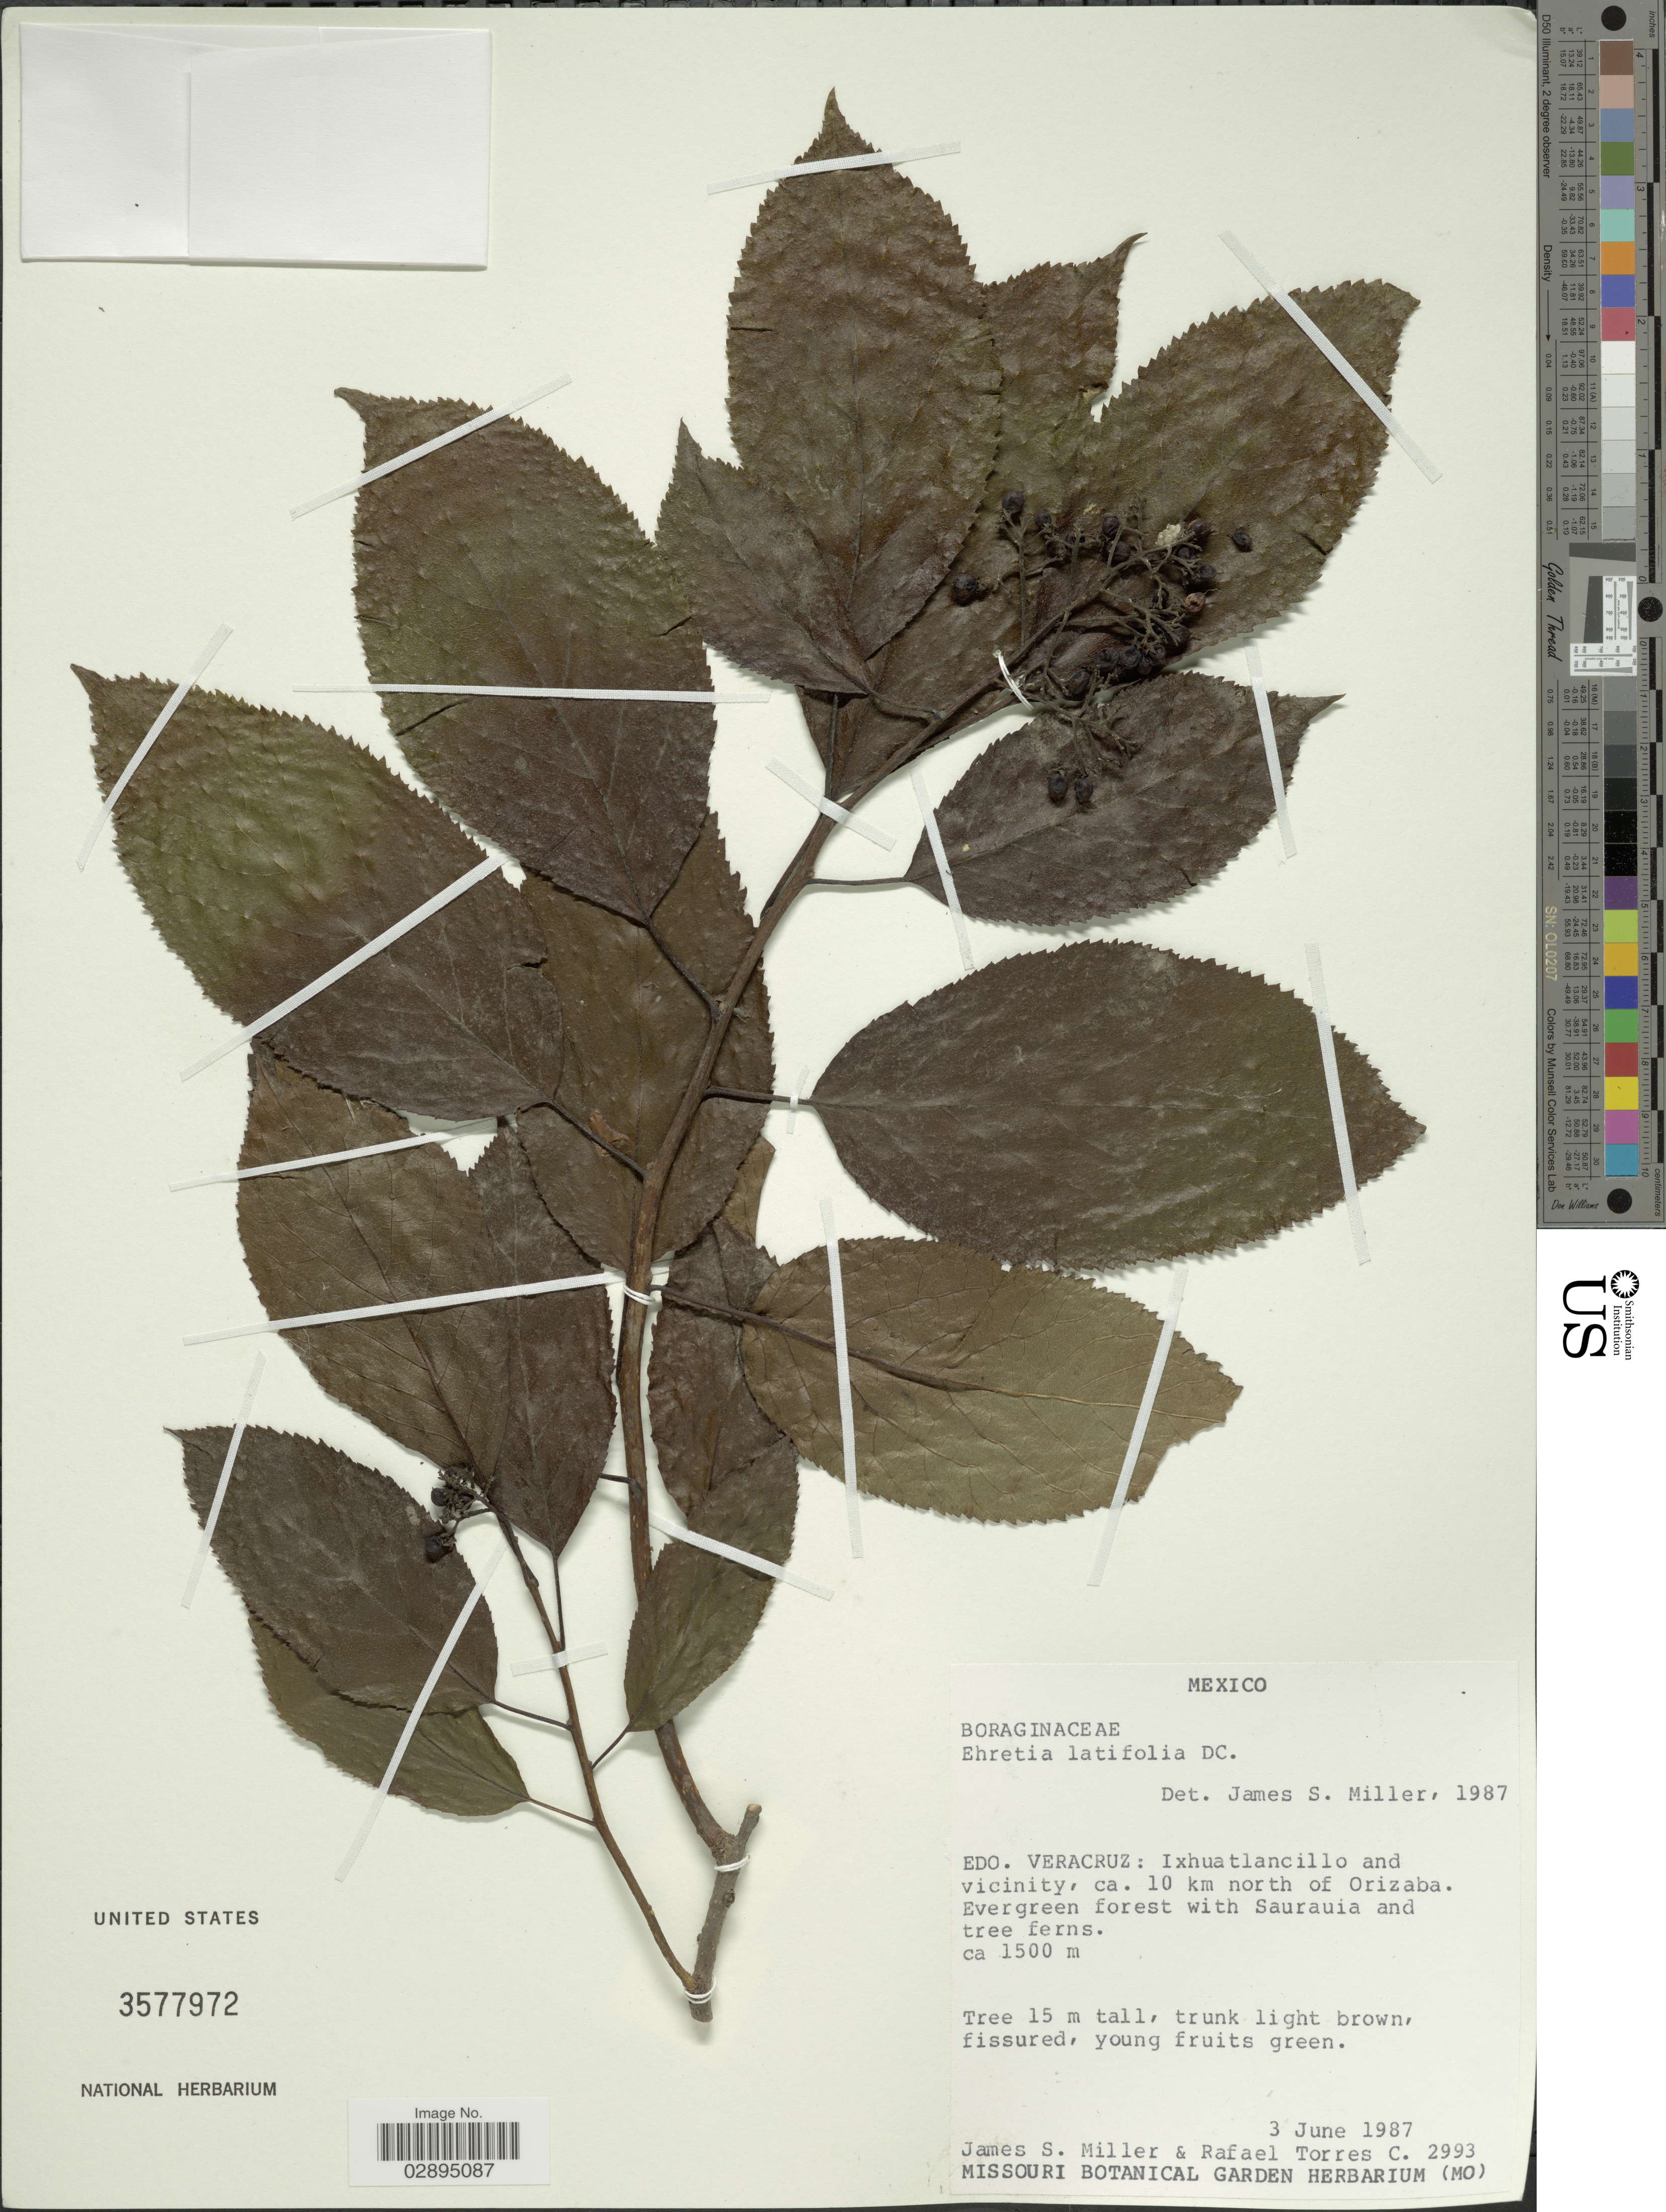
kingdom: Plantae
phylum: Tracheophyta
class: Magnoliopsida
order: Boraginales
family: Ehretiaceae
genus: Ehretia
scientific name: Ehretia latifolia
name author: DC.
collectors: J. S. Miller & R. Torres C.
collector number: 2993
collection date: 1987-06-03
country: Mexico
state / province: Veracruz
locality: Edo. Veracruz: Ixhuatlancillo and vicinity, ca. 10 km north of Orizaba.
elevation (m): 1500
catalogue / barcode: US 3577972